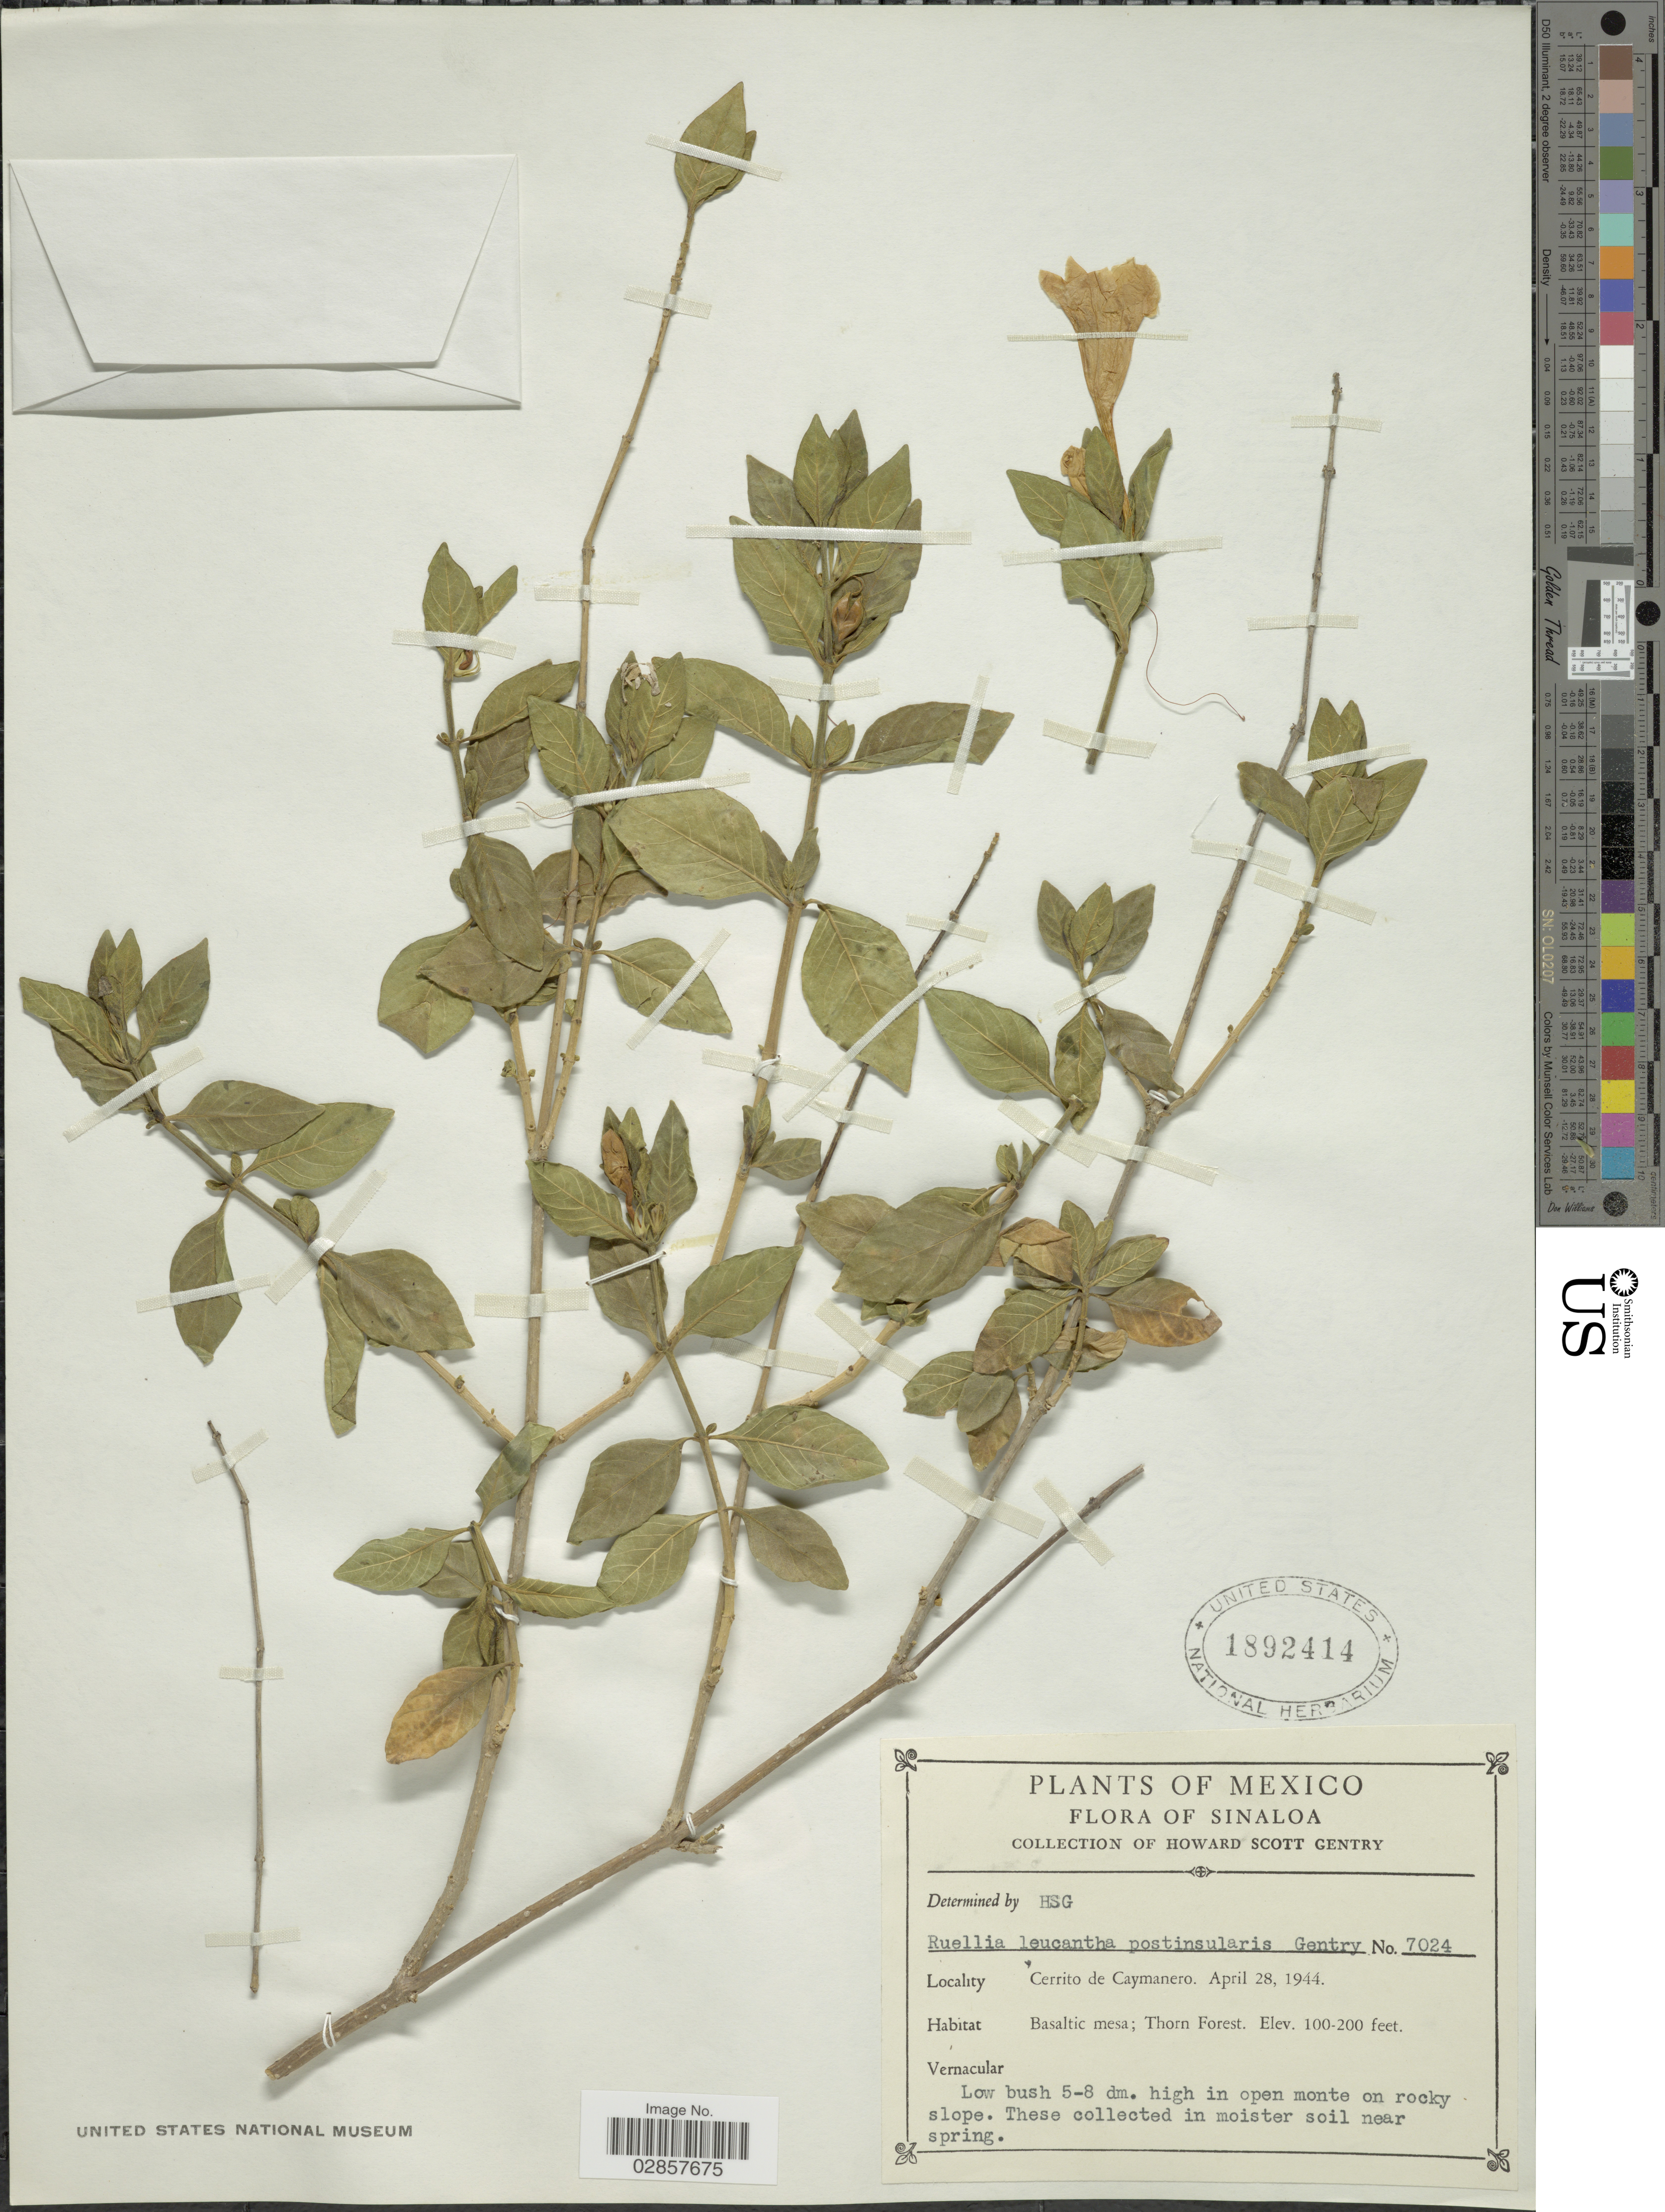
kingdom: Plantae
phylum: Tracheophyta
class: Magnoliopsida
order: Lamiales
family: Acanthaceae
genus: Ruellia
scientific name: Ruellia leucantha subsp. postinsularis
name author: (Gentry) T.F. Daniel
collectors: H. S. Gentry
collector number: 7024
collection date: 1944-04-28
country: Mexico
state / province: Sinaloa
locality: Cerrito de Caymanero.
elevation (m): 30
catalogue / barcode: US 1892414